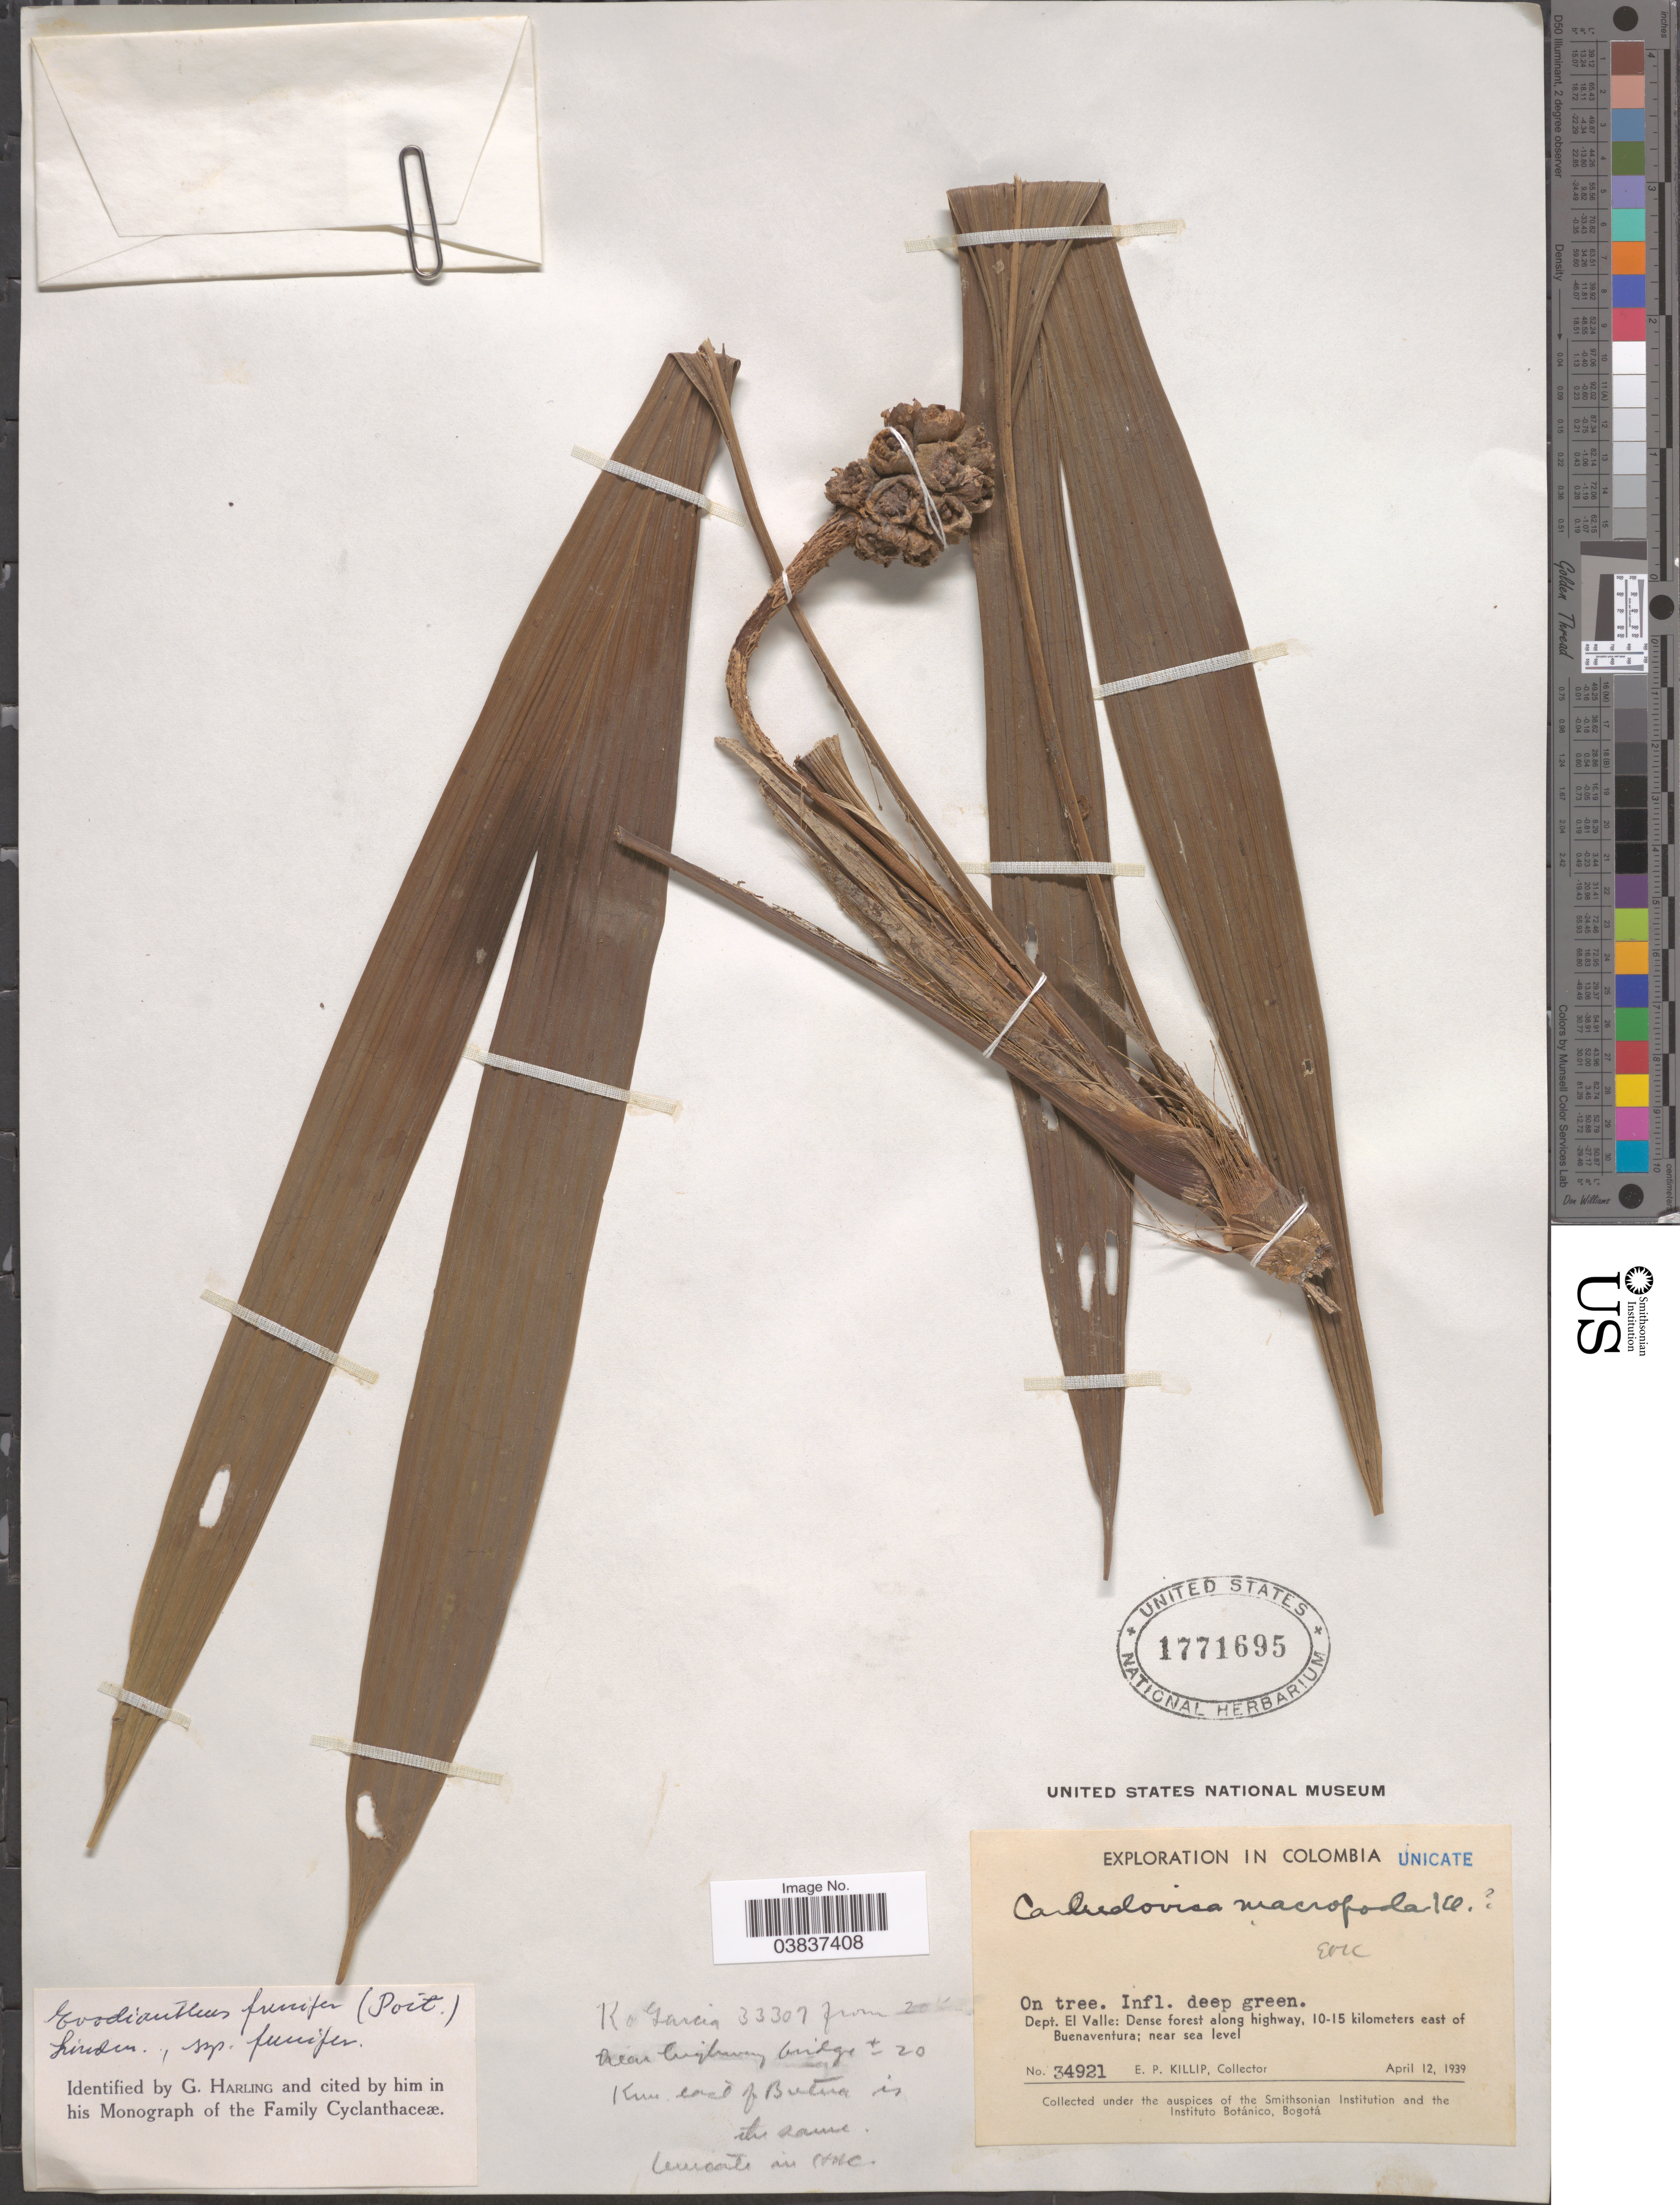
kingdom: Plantae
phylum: Tracheophyta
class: Liliopsida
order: Pandanales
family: Cyclanthaceae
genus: Evodianthus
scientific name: Evodianthus funifer subsp. funifer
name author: (Poit.) Lindm.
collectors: E. P. Killip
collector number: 34921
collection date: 1939-04-12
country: Colombia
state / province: Valle del Cauca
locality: Dept. El Valle: Along highway, 10-15 kilometers east of Buenaventura. Near highway bridge ± 20 Km. east of Buénaventura.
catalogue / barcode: US 1771695